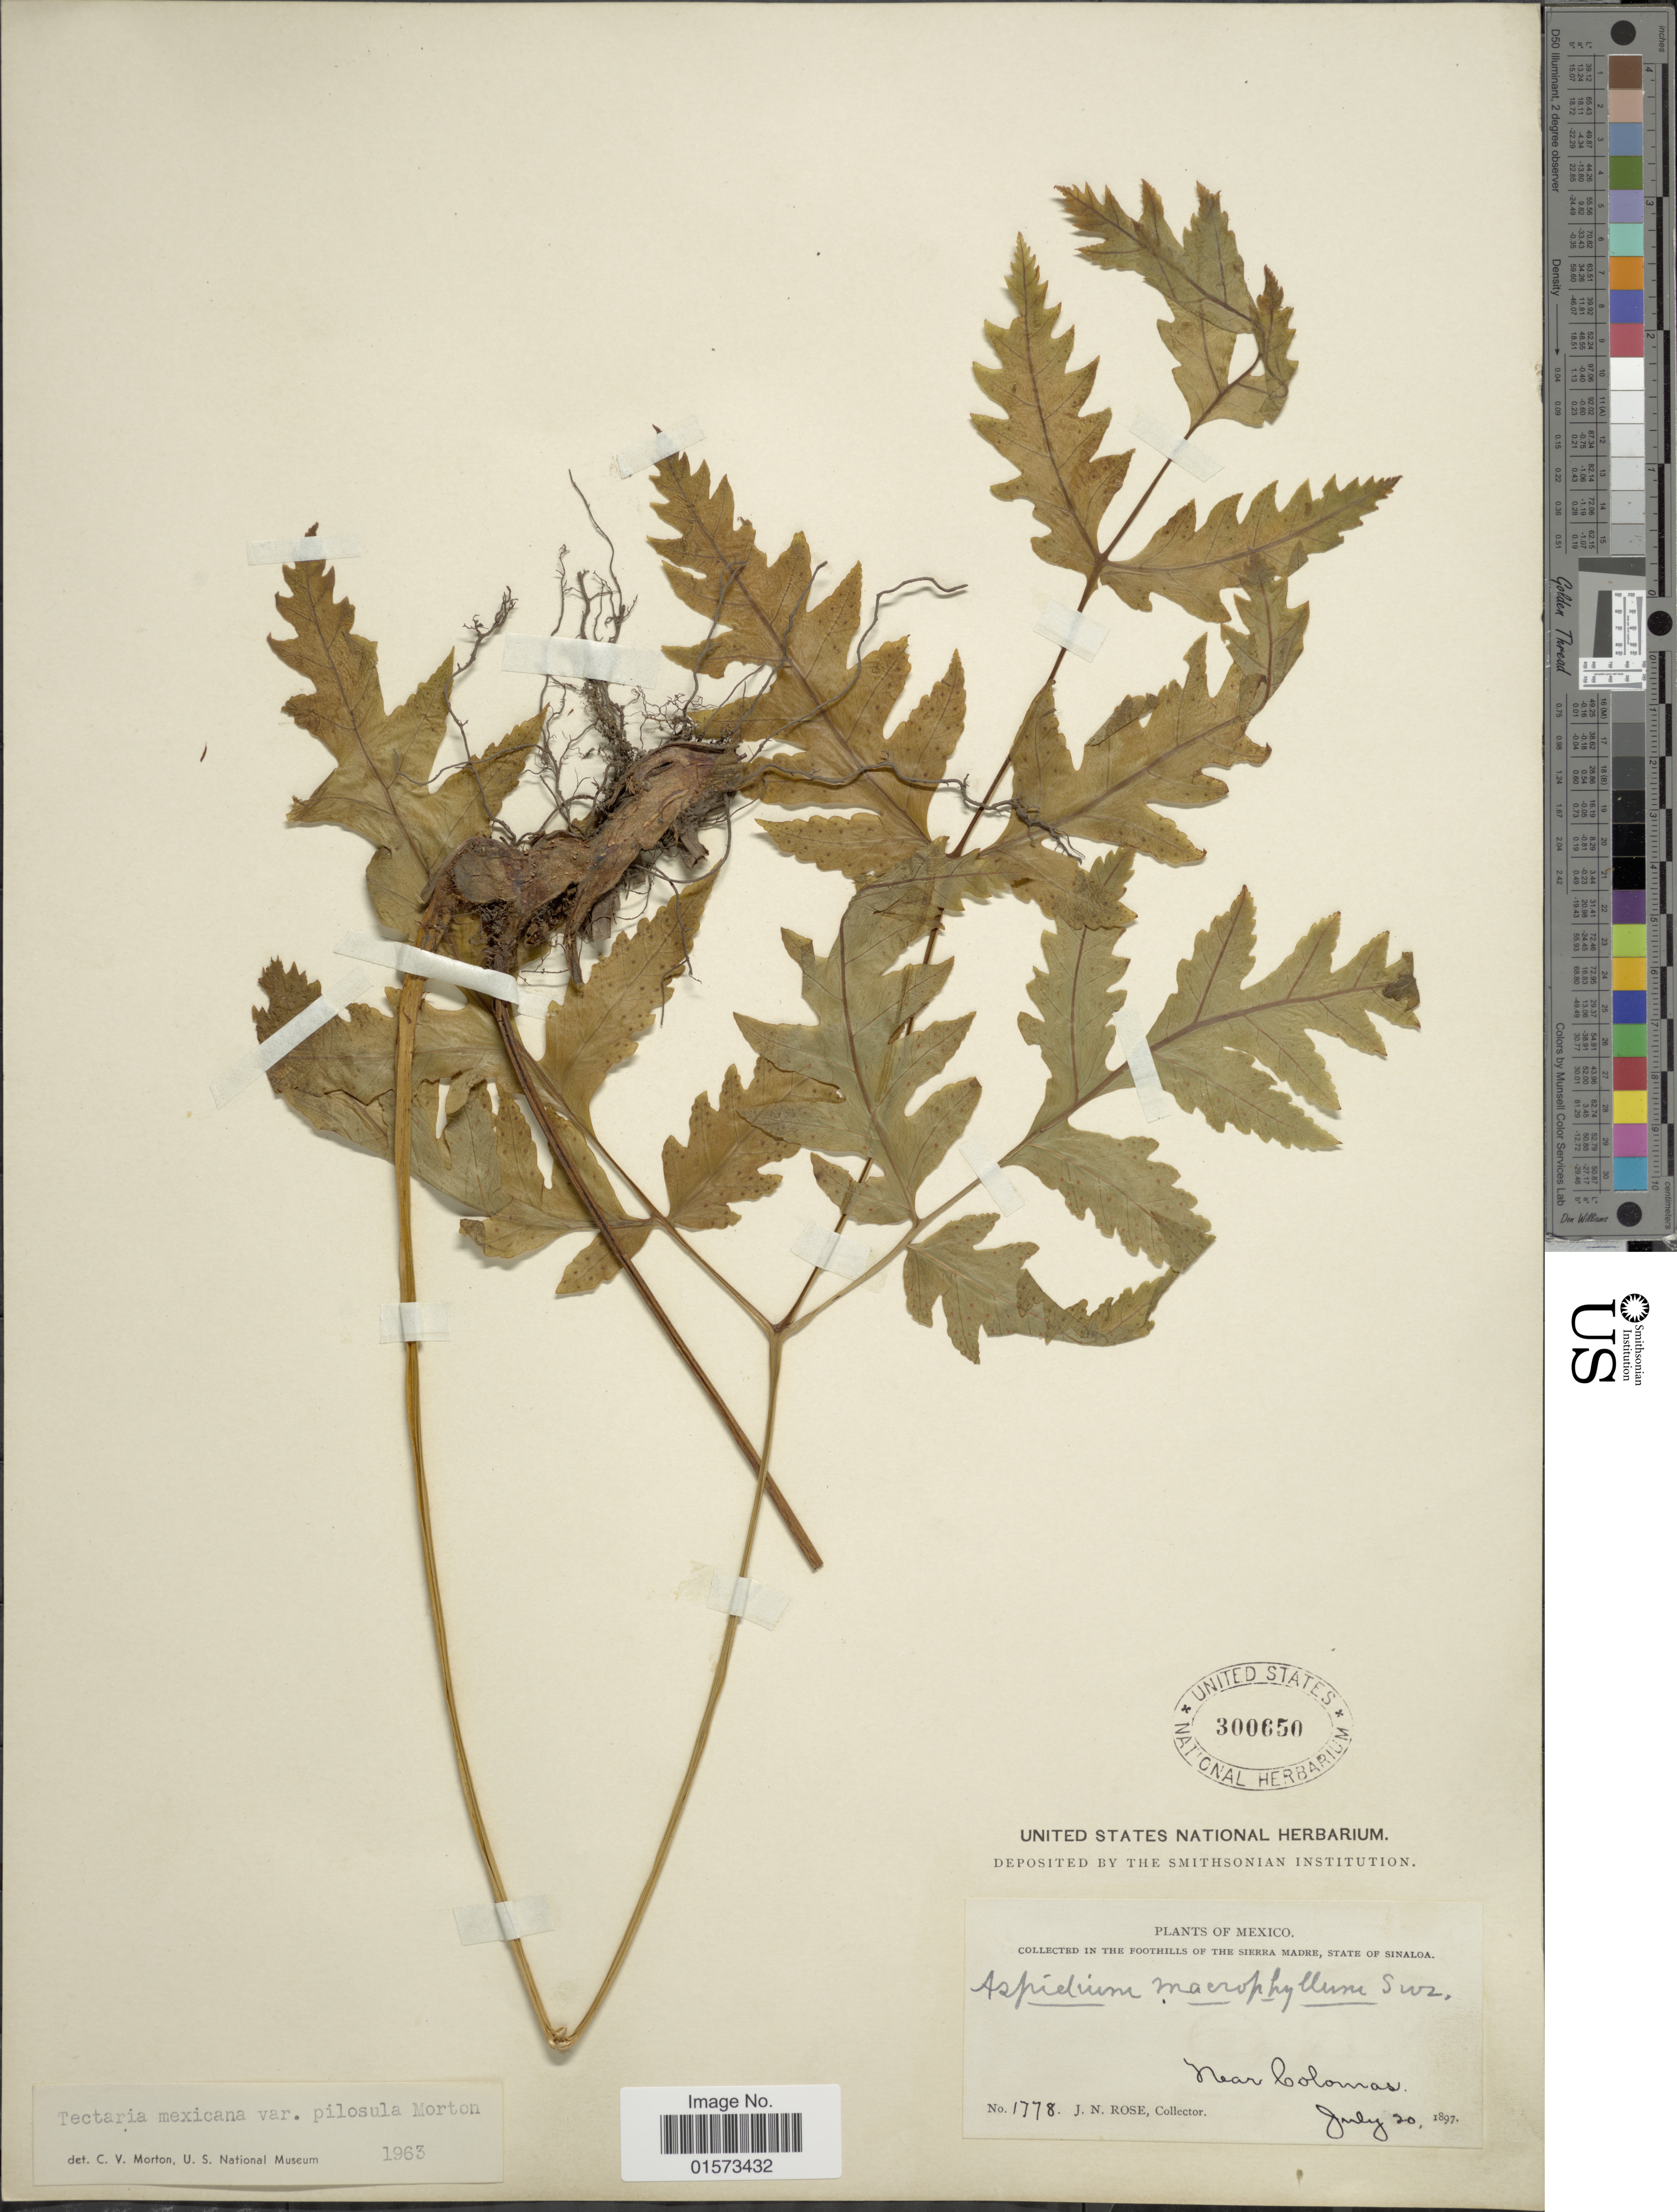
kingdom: Plantae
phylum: Tracheophyta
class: Polypodiopsida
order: Polypodiales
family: Tectariaceae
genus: Tectaria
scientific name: Tectaria mexicana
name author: (Fée) C.V. Morton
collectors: J. N. Rose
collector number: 1778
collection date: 1897-07-20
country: Mexico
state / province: Sinaloa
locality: Collected in the Foothills of the Sierra Madre, State of Sinaloa, Near Colomas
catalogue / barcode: US 300650